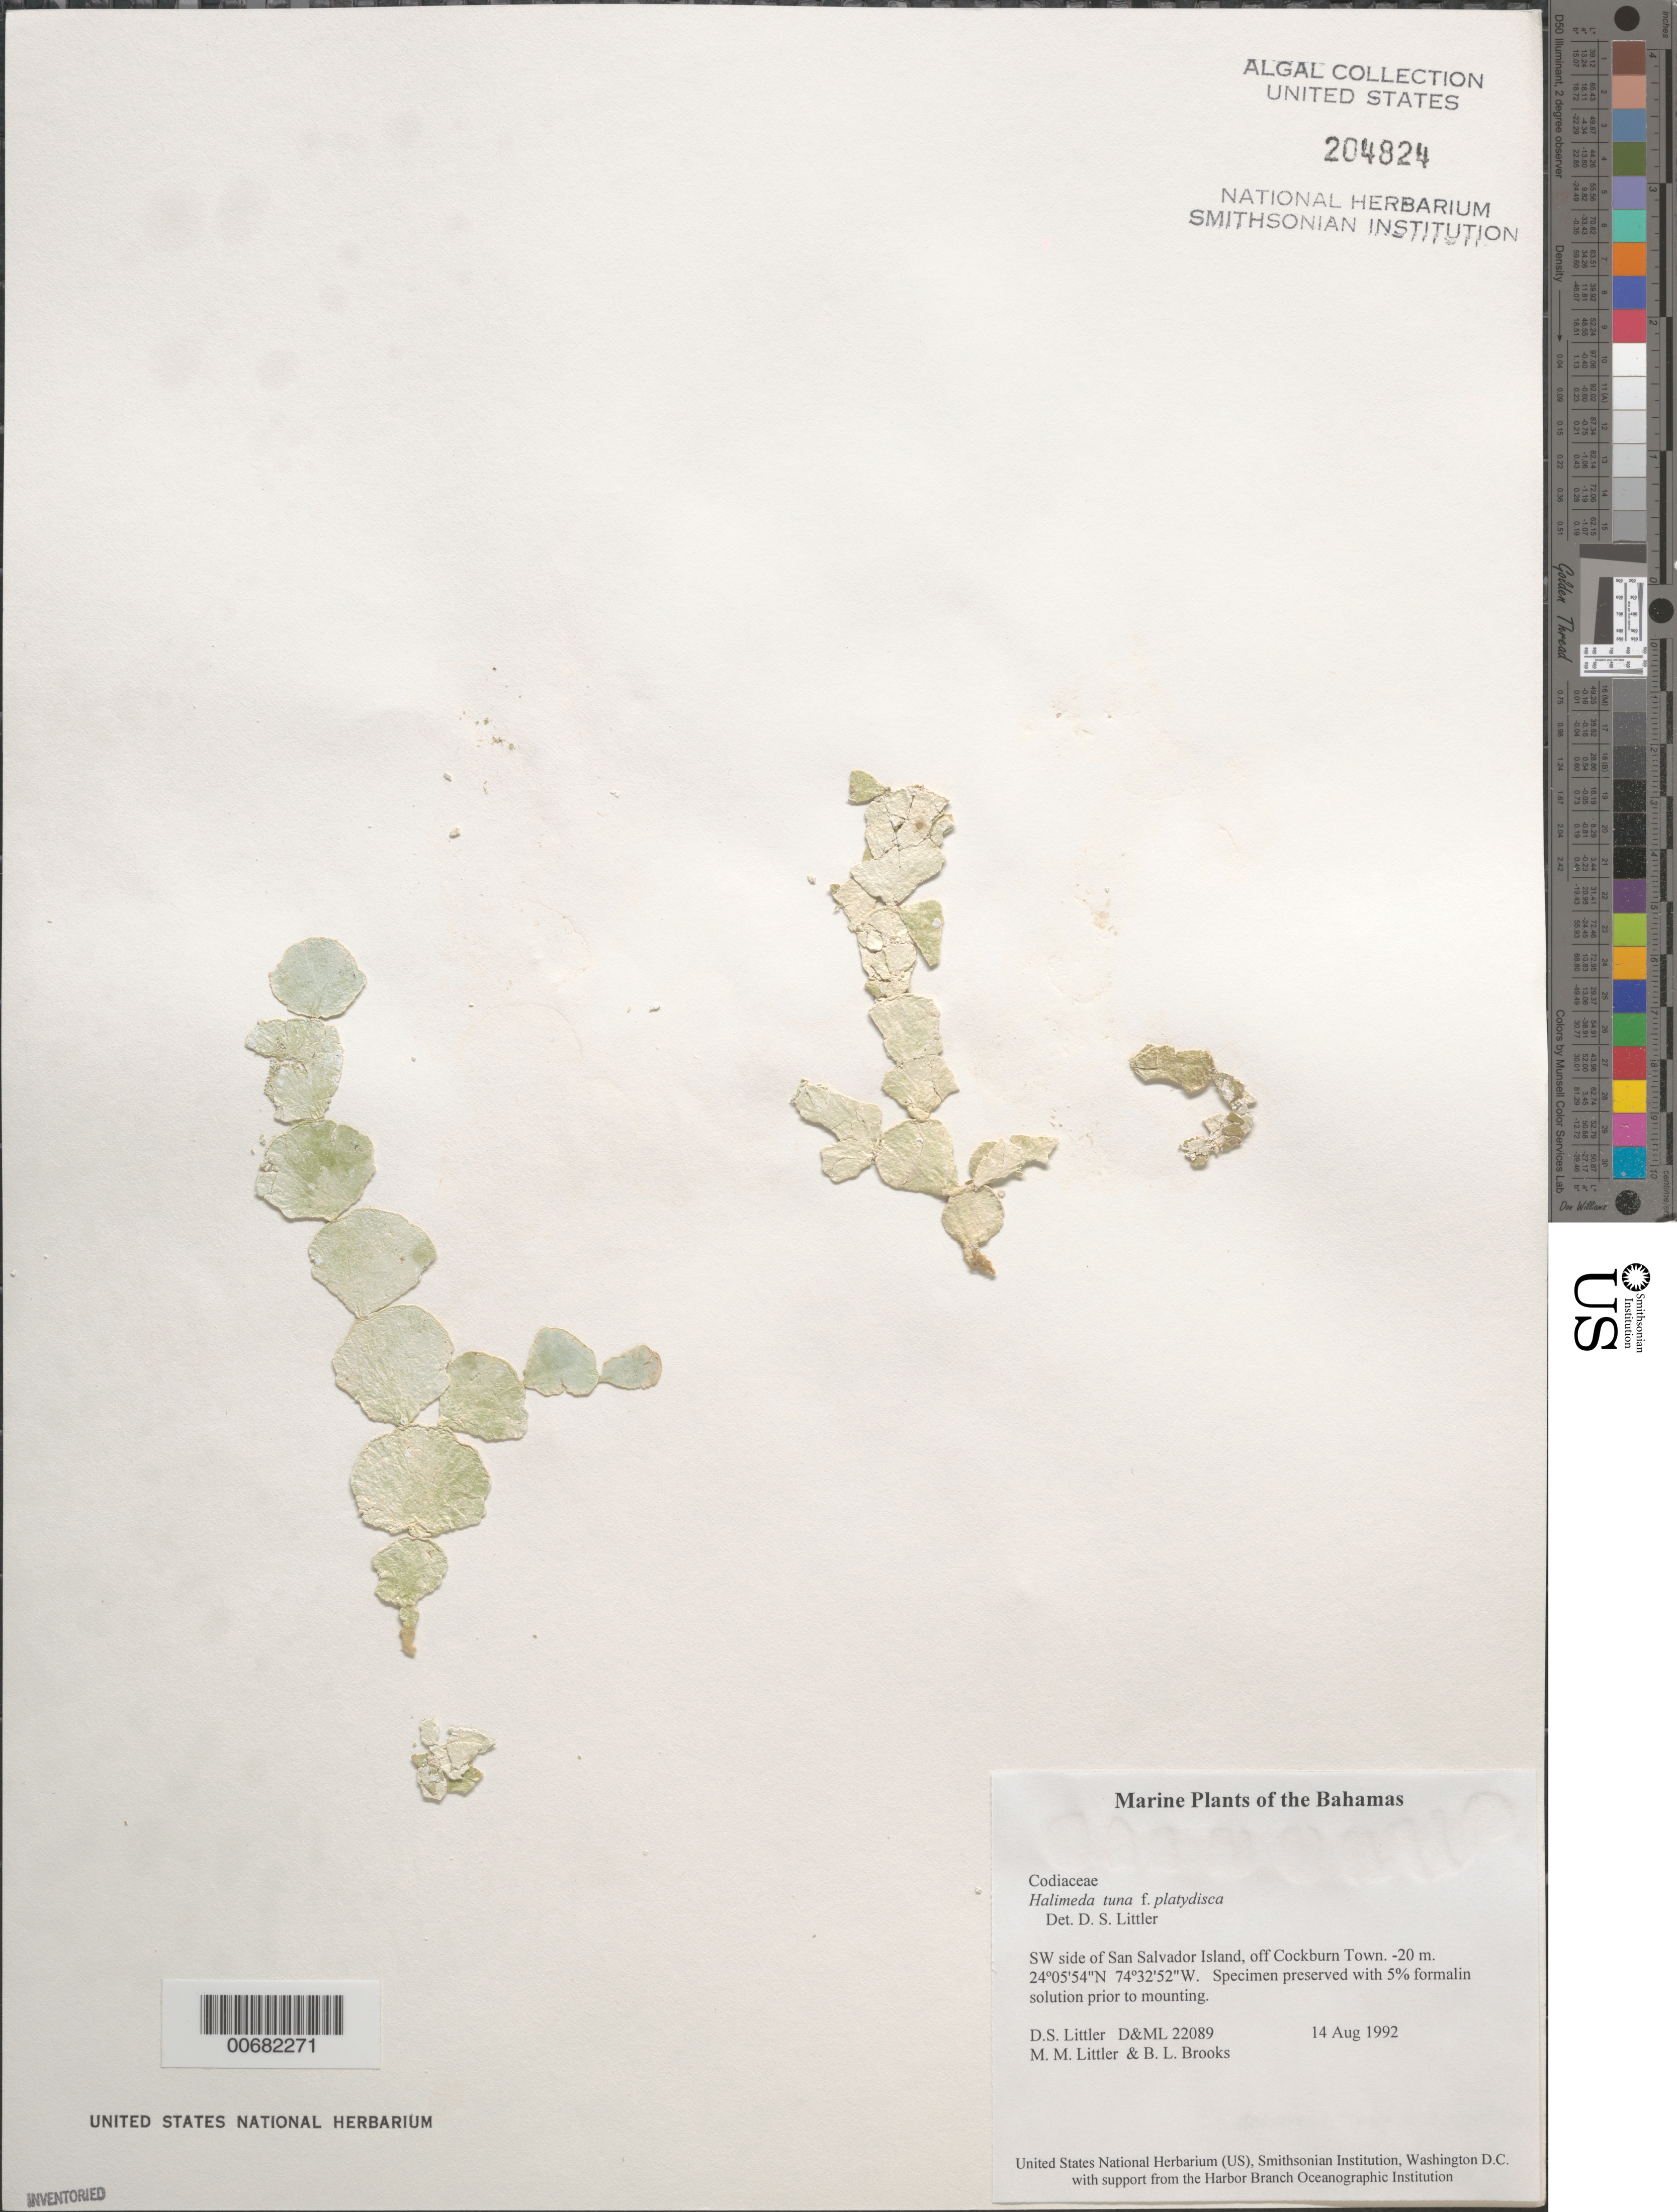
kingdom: Plantae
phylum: Chlorophyta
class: Ulvophyceae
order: Bryopsidales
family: Halimedaceae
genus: Halimeda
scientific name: Halimeda tuna f. platydisca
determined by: Littler, D. S.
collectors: D. S. Littler, M. M. Littler & B. Brooks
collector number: D&ML 22089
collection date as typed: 14 Aug 1992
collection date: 1992-08-14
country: Bahamas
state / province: San Salvador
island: San Salvador Island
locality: Off Cockburn Town, southwest side of island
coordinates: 24 05' 54" N, 74 32' 52" W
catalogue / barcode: US 204824